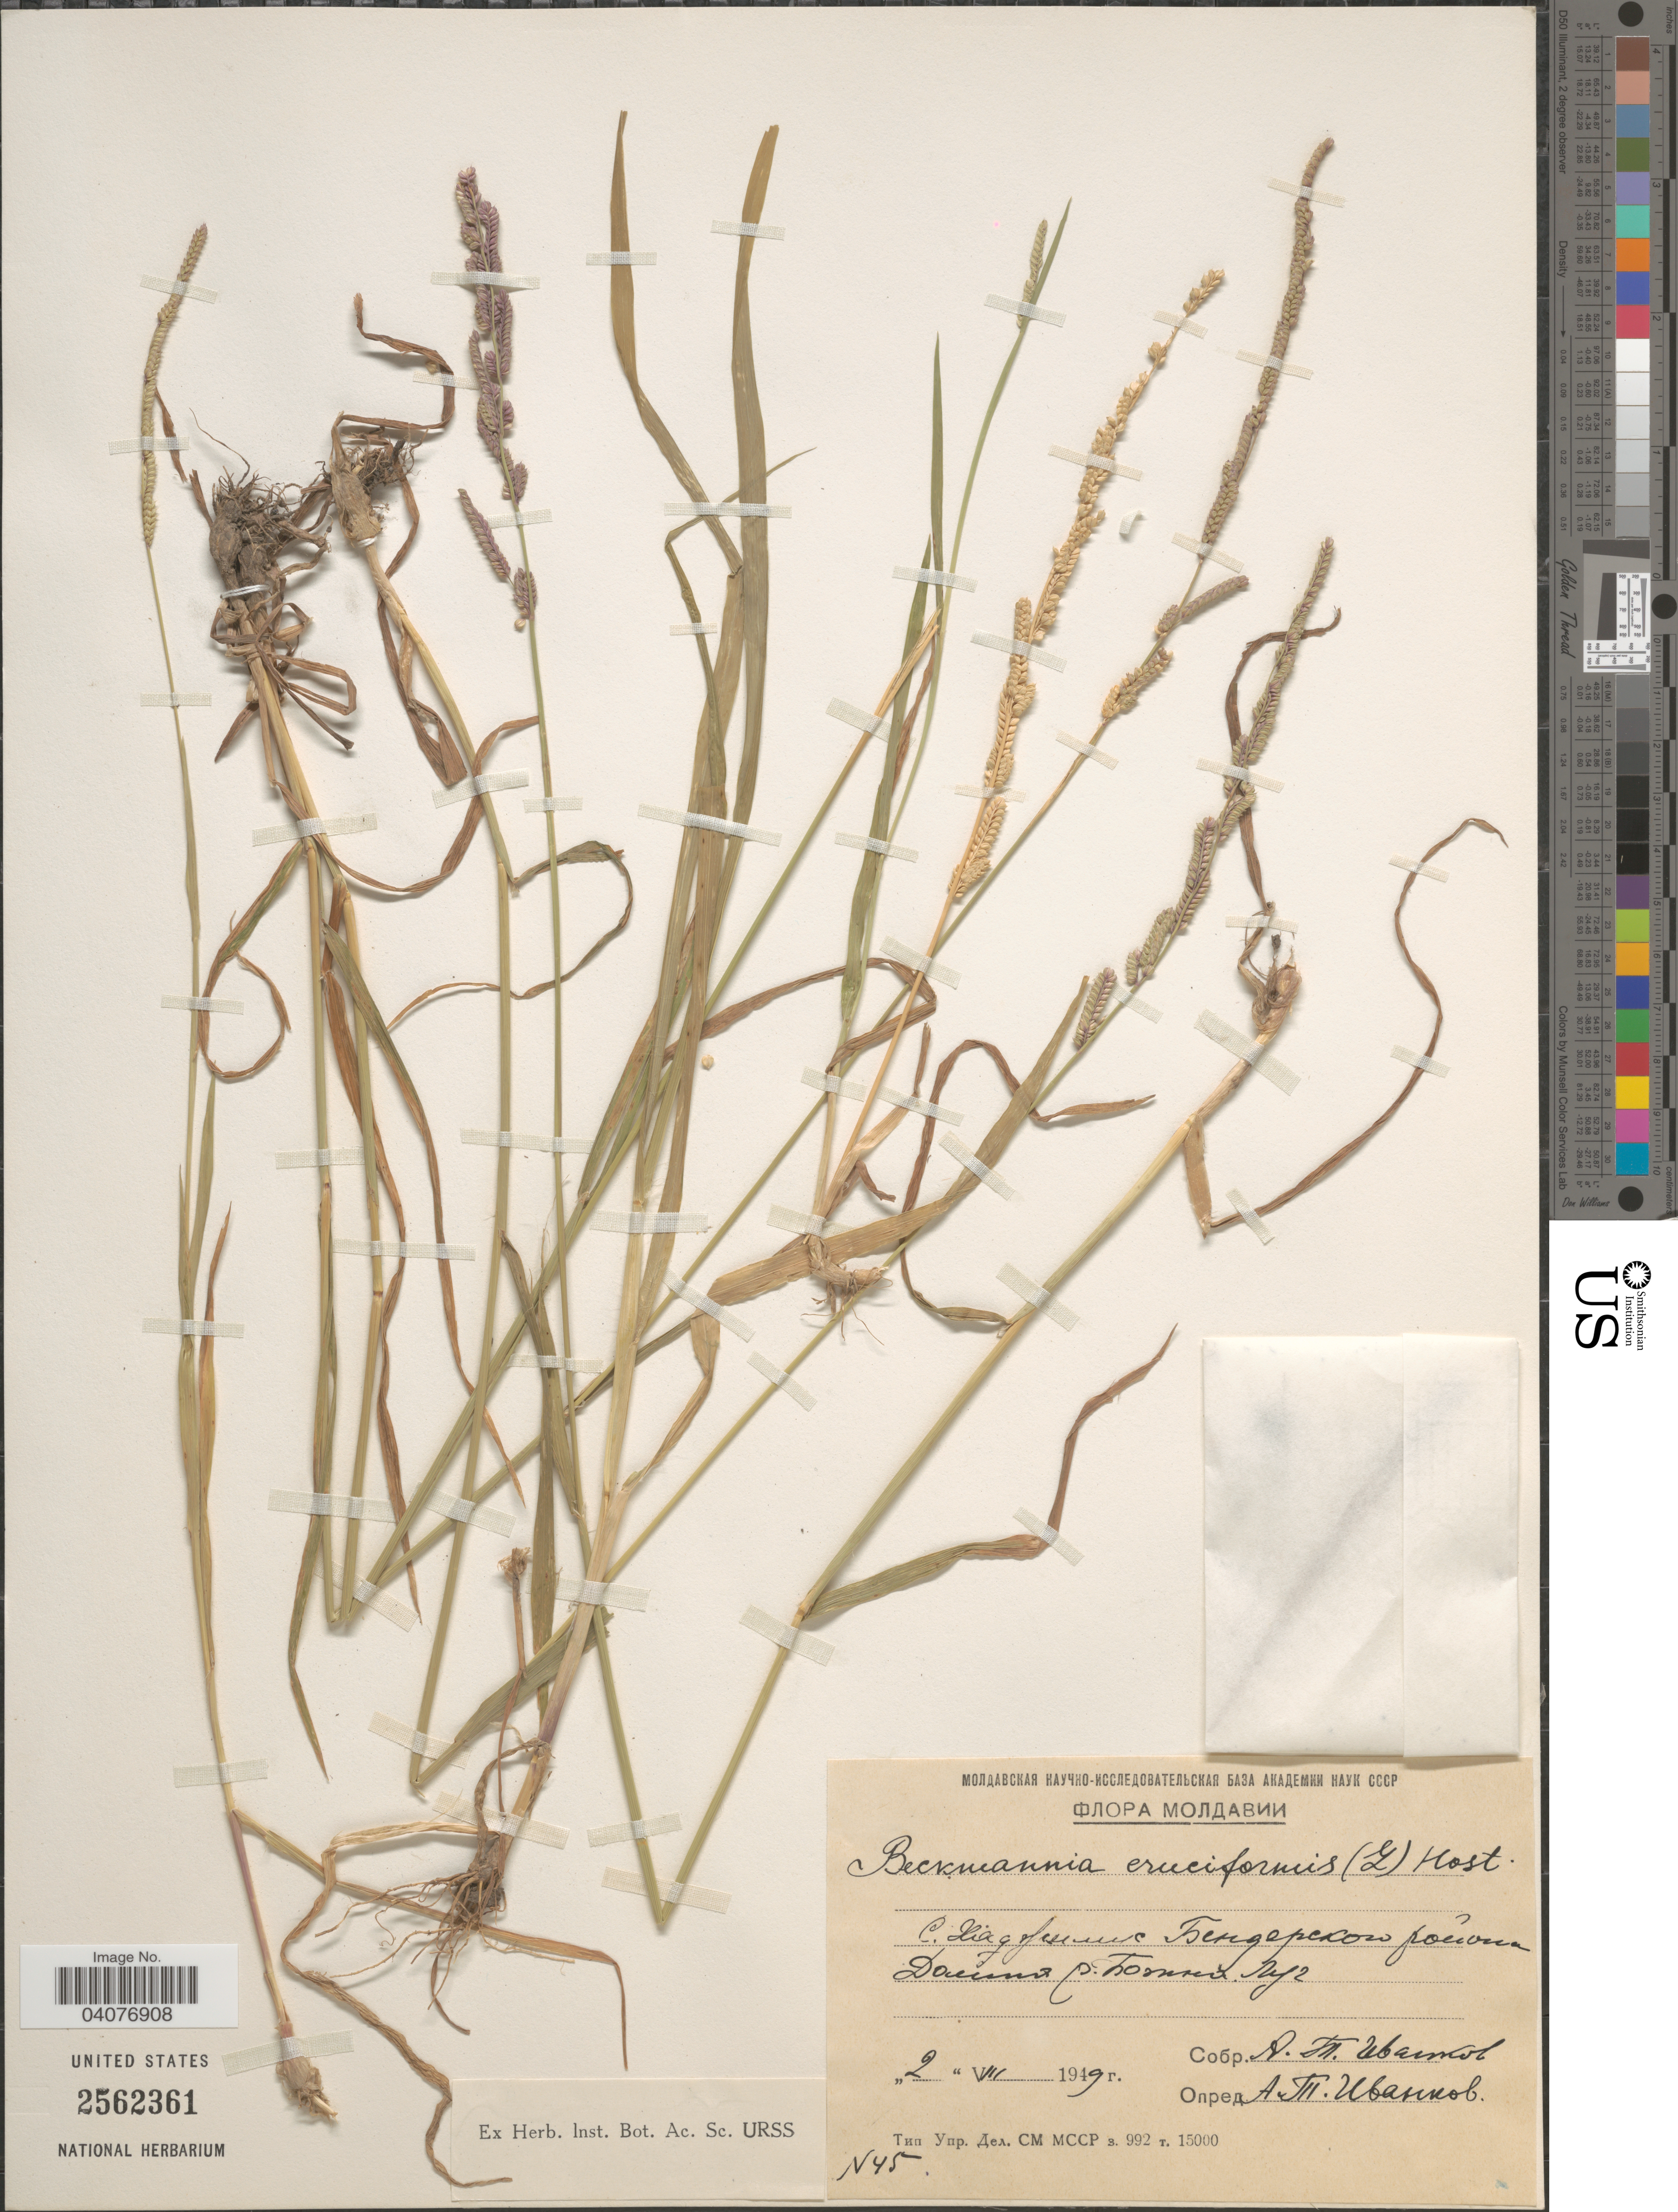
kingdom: Plantae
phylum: Tracheophyta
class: Liliopsida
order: Poales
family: Poaceae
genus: Beckmannia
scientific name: Beckmannia syzigachne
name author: (Steud.) Fernald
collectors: A. Ivankov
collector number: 45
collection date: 1949-08-02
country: Moldova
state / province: Causeni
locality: Valley of river Botna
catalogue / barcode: US 2562361